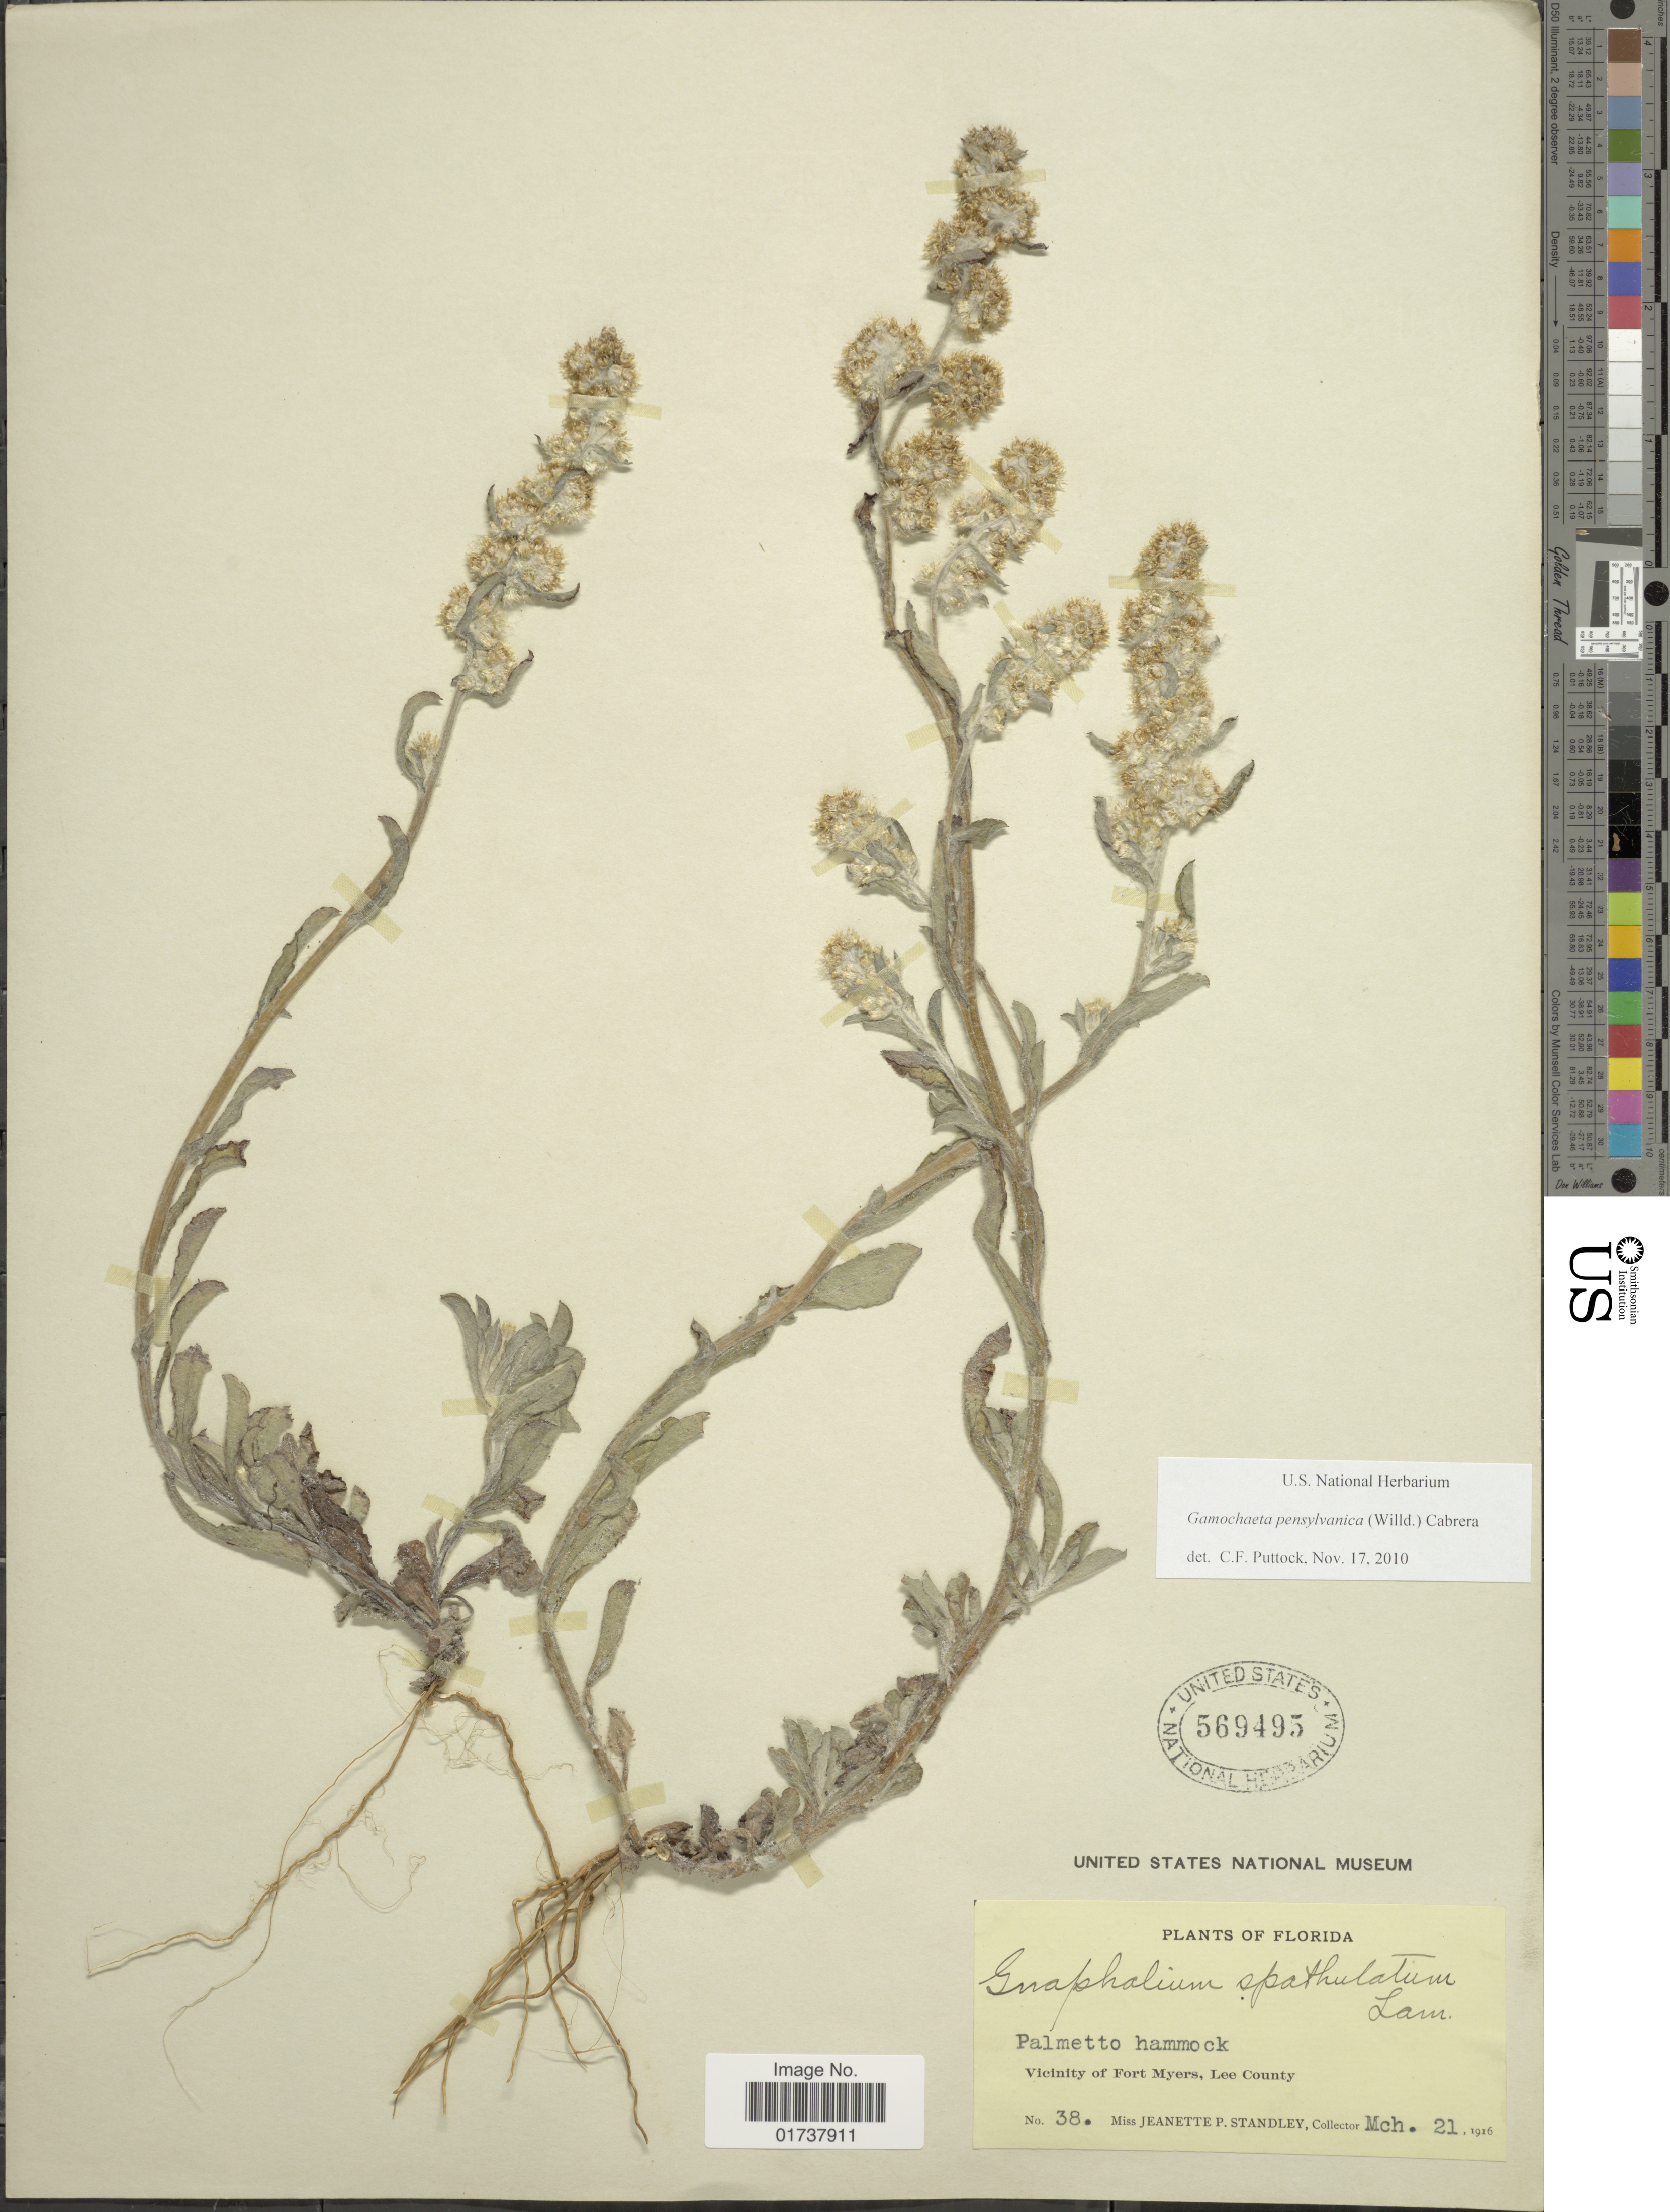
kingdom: Plantae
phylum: Tracheophyta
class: Magnoliopsida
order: Asterales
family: Asteraceae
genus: Gamochaeta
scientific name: Gamochaeta pensylvanica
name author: (Willd.) Cabrera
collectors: J. P. Standley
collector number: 38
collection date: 1916-03-21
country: United States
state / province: Florida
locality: Palmetto Hammock, Vicinity of Fort Myers, Lee County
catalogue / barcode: US 569495